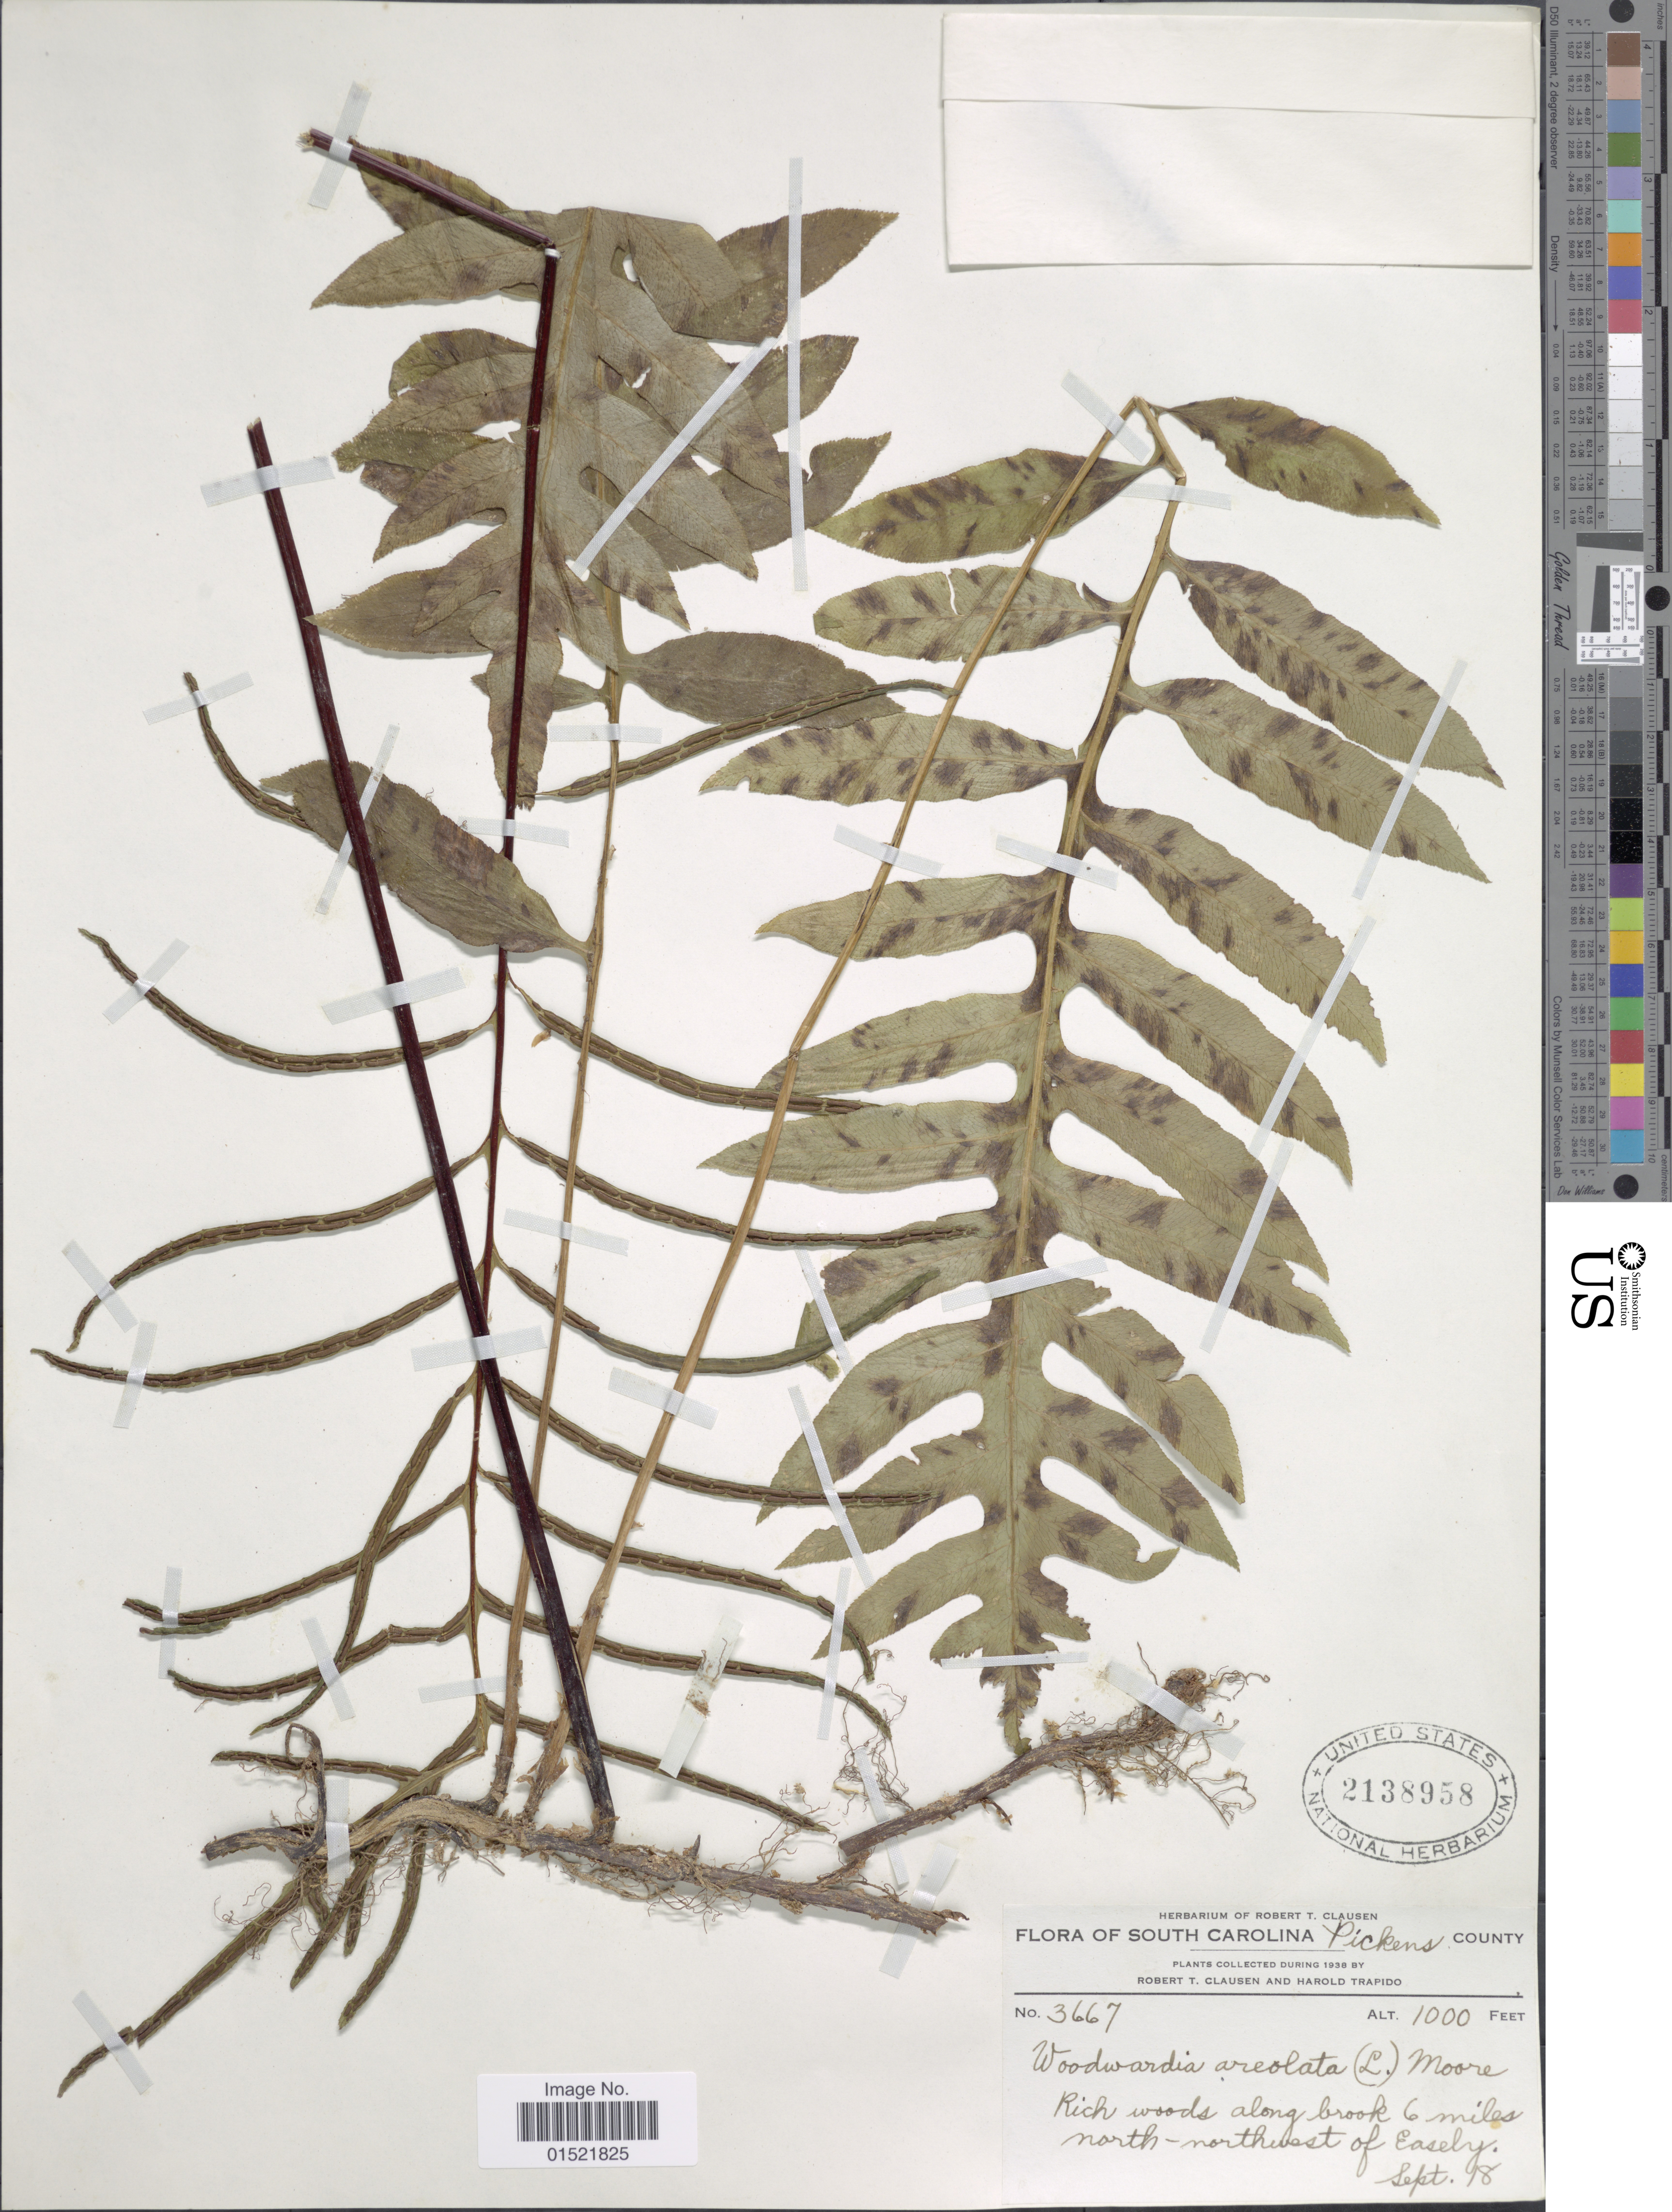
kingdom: Plantae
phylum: Tracheophyta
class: Polypodiopsida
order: Polypodiales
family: Blechnaceae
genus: Woodwardia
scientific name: Woodwardia areolata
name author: (L.) T. Moore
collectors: R. T. Clausen & H. Trapido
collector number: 3667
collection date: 1938-09-18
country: United States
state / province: South Carolina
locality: Pickens County, rich woods along brook 6 miles north-northwest of Easely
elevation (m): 305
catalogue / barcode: US 2138958